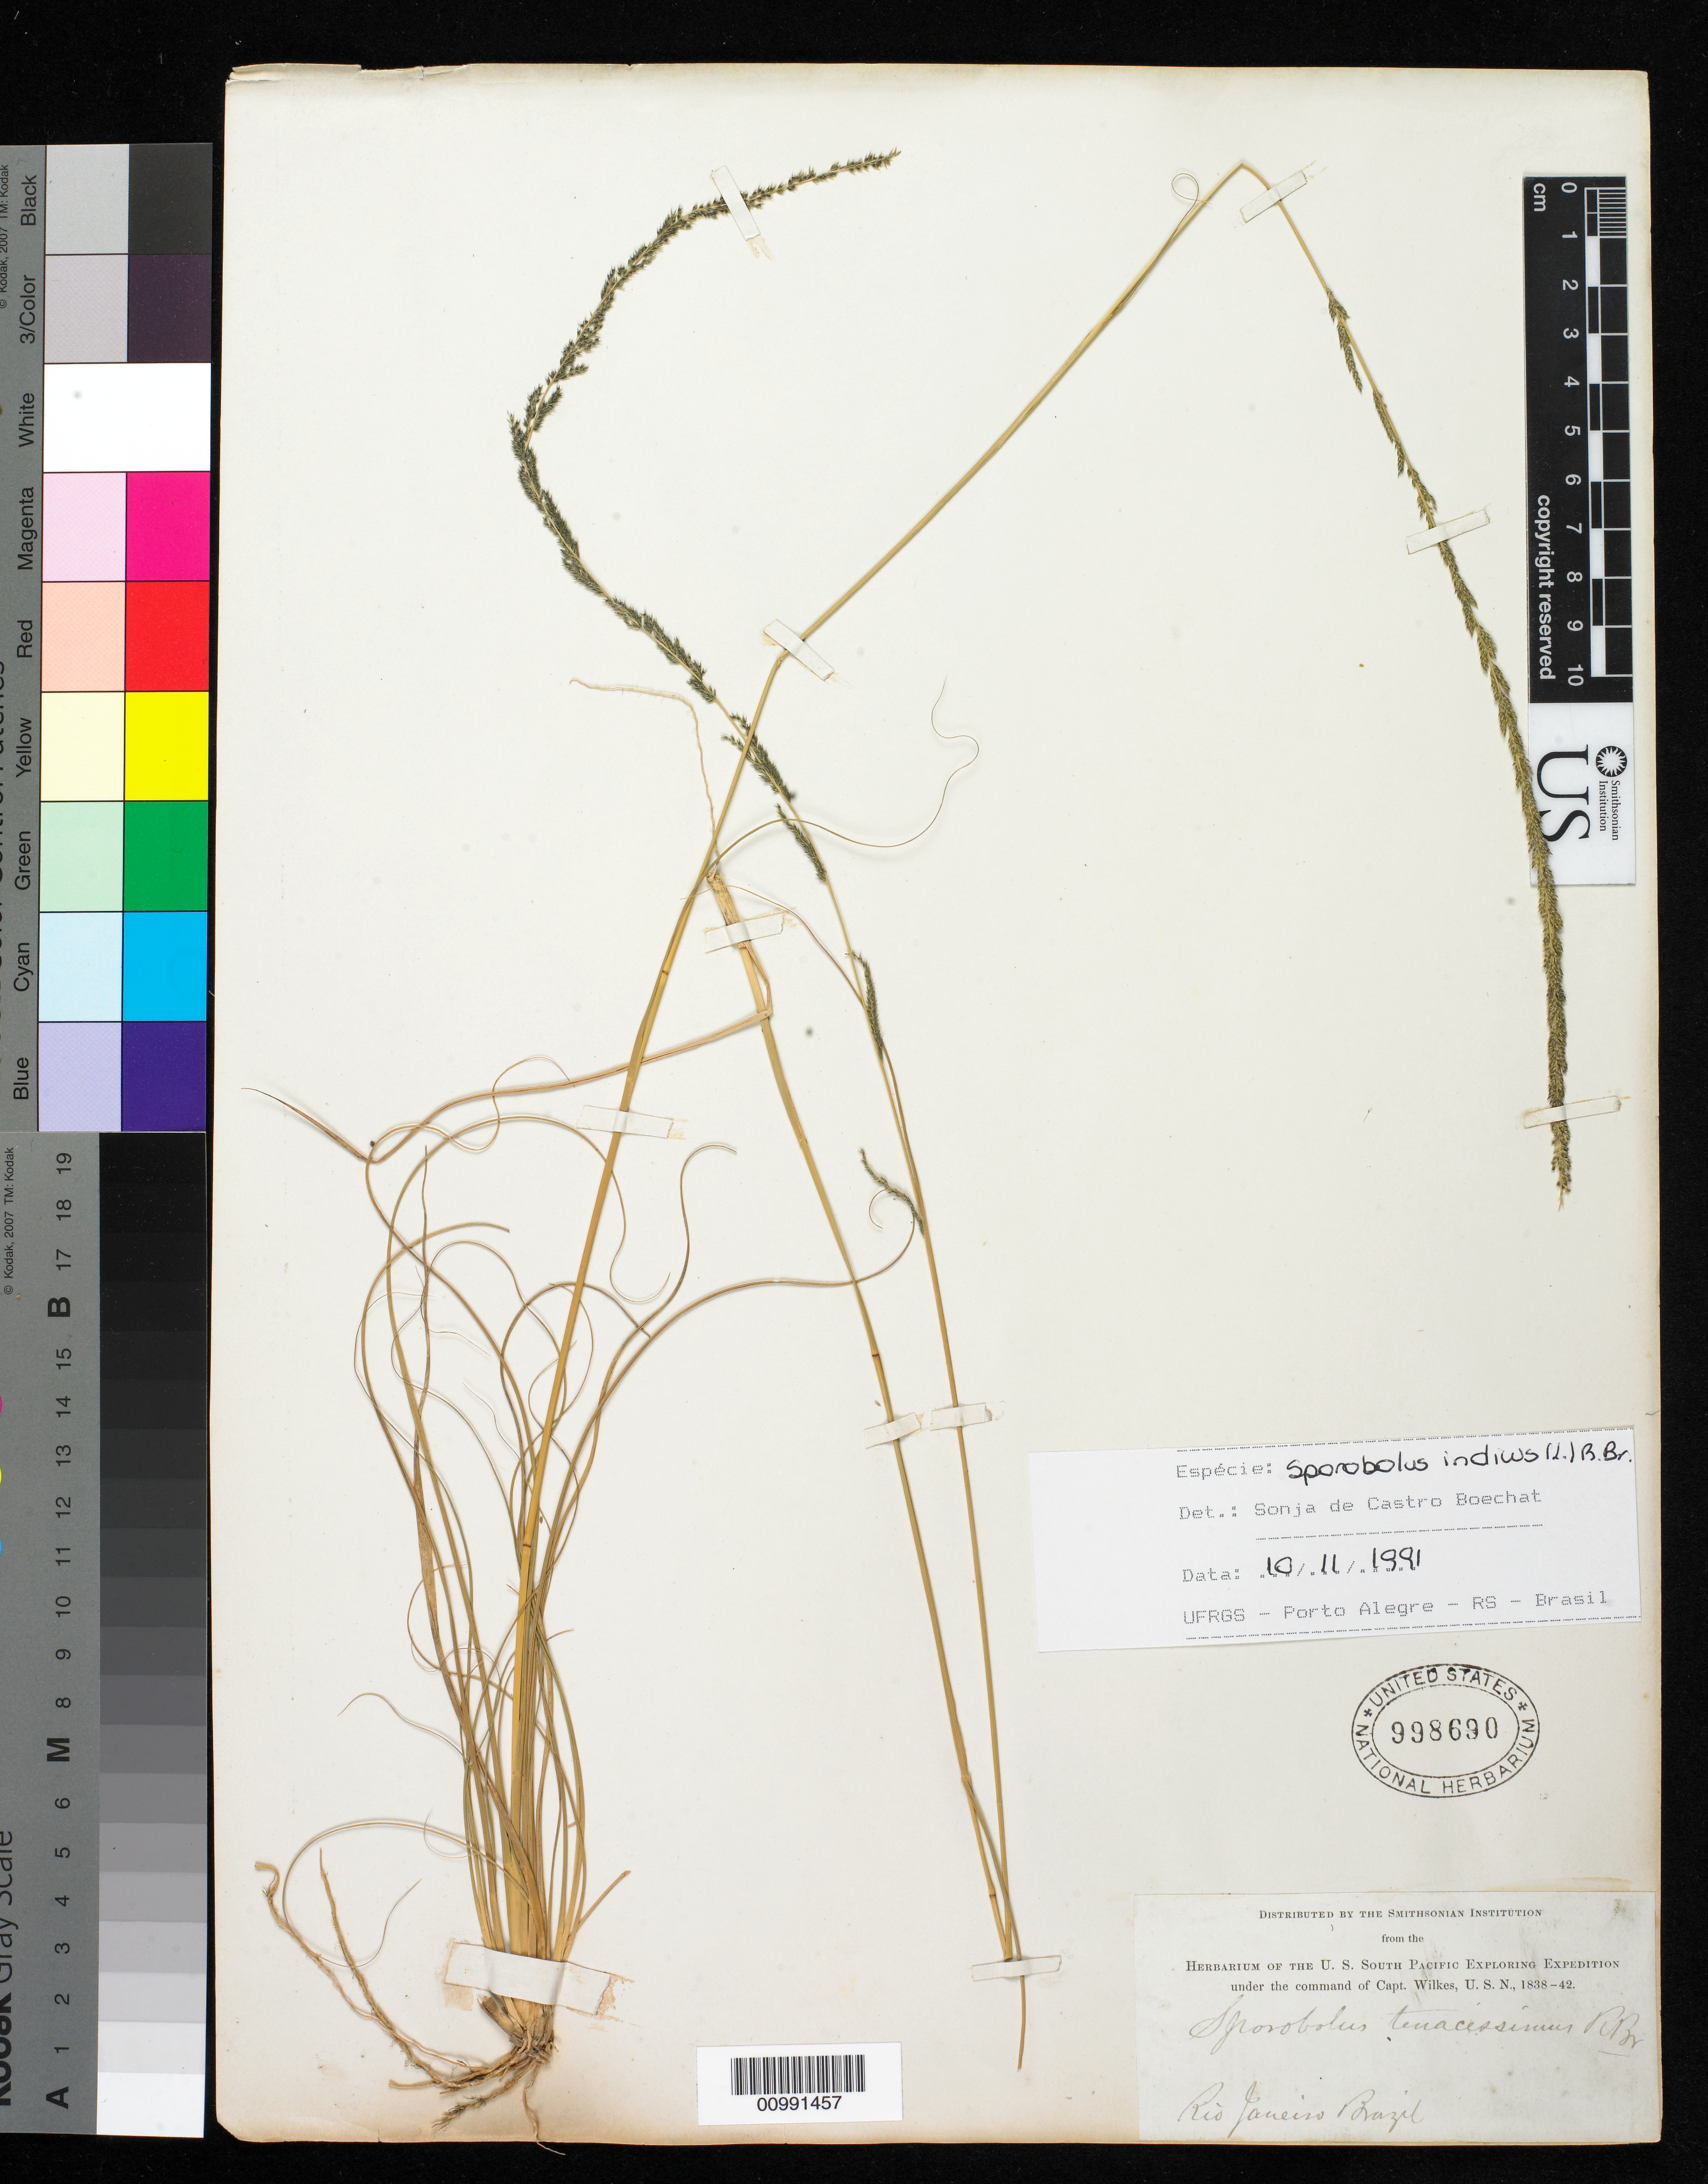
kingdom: Plantae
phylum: Tracheophyta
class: Liliopsida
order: Poales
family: Poaceae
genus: Sporobolus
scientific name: Sporobolus indicus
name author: (L.) R. Br.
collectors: Wilkes Explor. Exped.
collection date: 1838/1842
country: Brazil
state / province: Rio de Janeiro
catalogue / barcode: US 998690